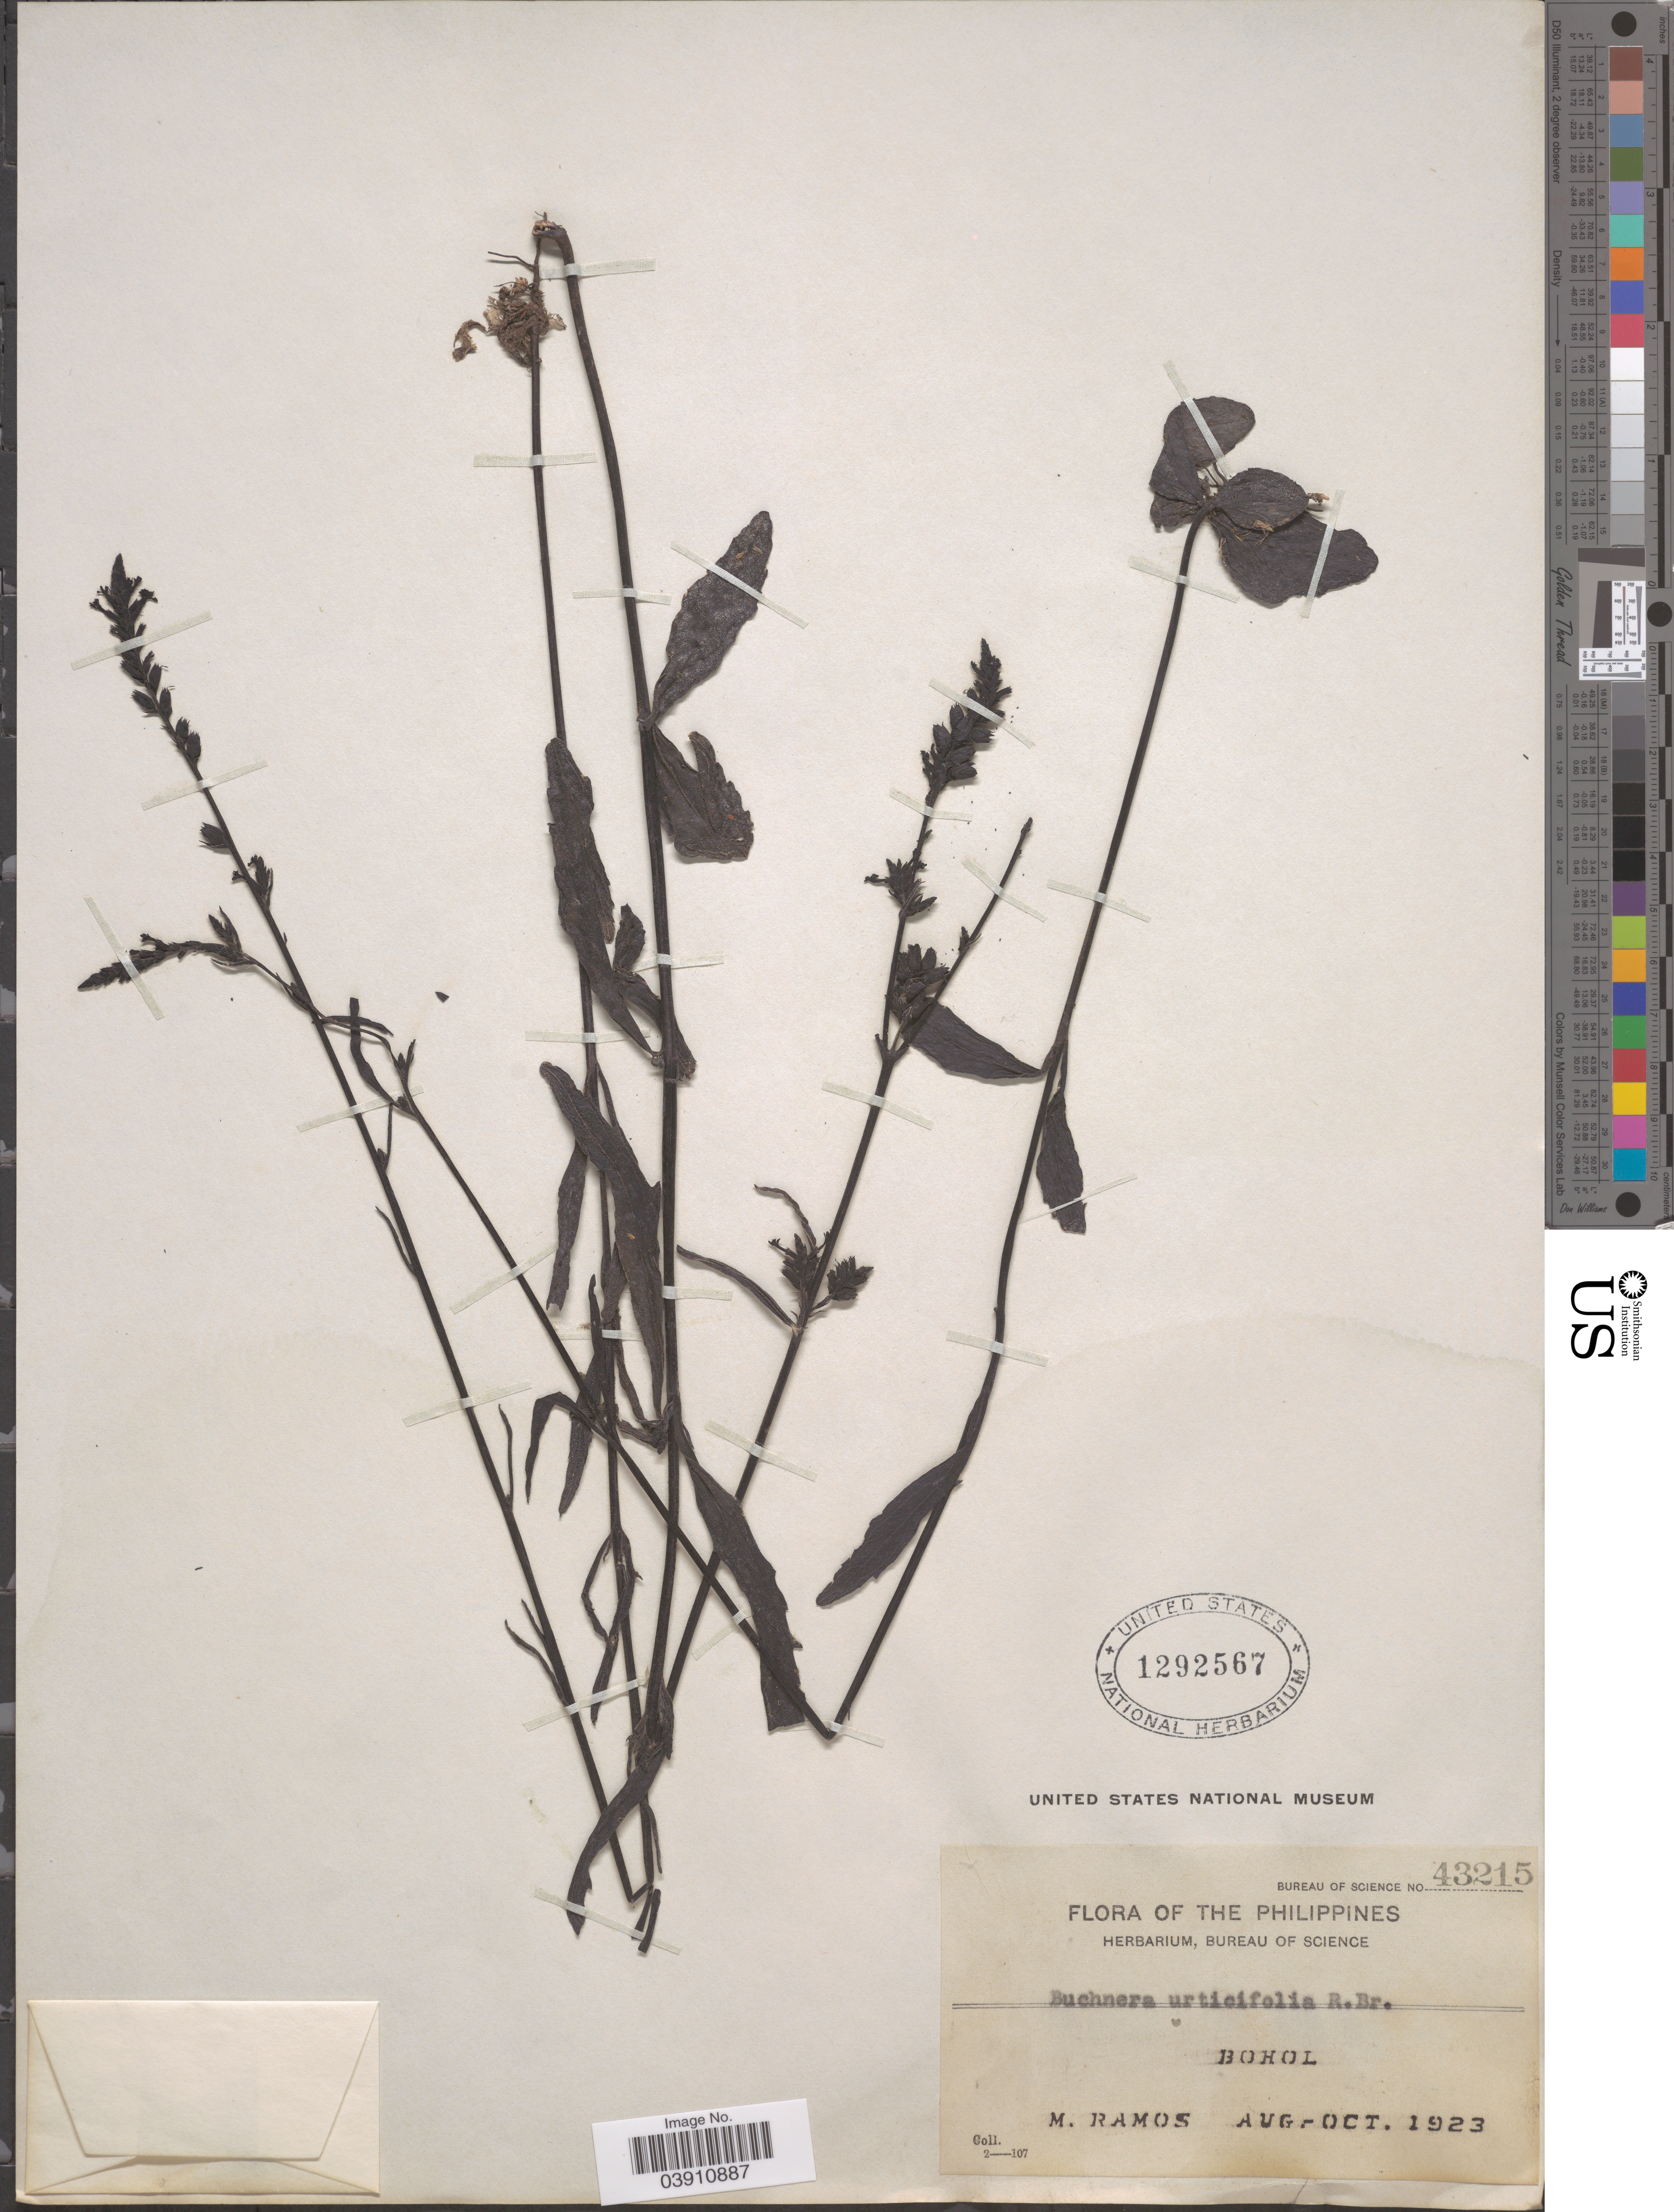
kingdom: Plantae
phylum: Tracheophyta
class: Magnoliopsida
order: Lamiales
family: Orobanchaceae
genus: Buchnera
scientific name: Buchnera urticifolia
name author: R. Br.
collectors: M. Ramos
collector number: Bureau of Science 43215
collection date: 1923-08/1923-10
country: Philippines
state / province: Central Visayas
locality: Bohol.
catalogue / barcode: US 1292567